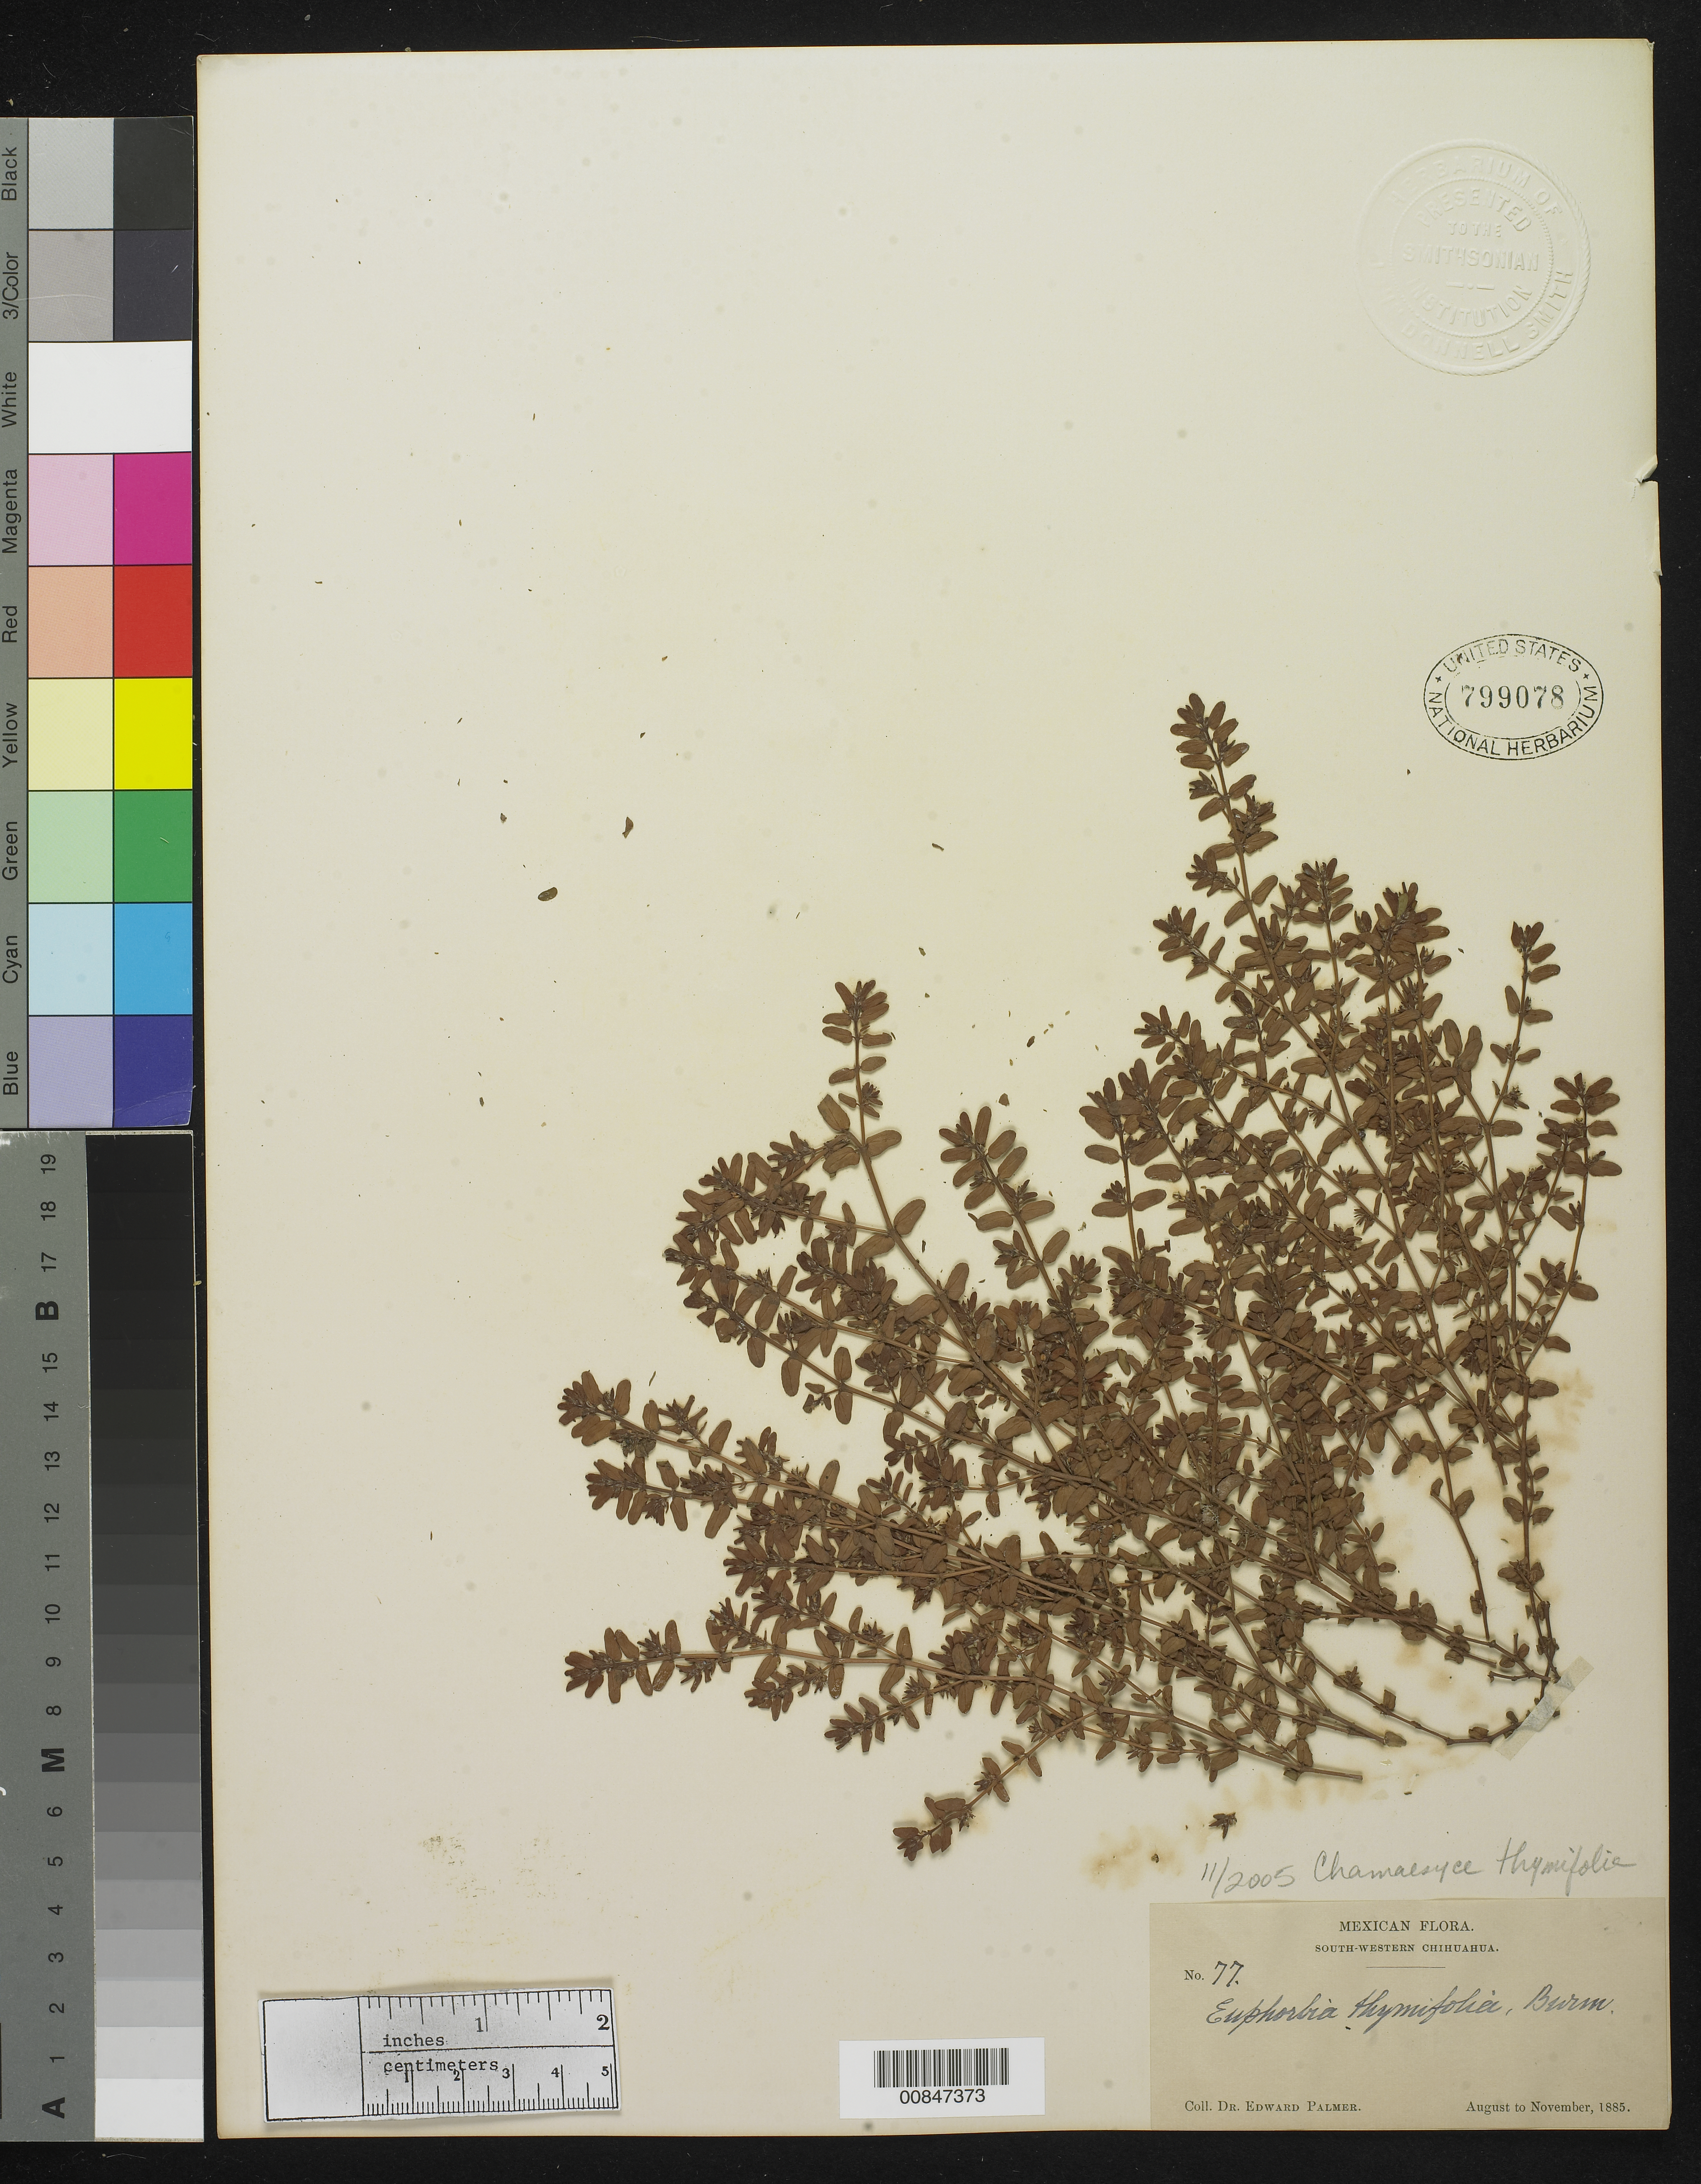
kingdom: Plantae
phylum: Tracheophyta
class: Magnoliopsida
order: Malpighiales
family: Euphorbiaceae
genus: Euphorbia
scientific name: Euphorbia thymifolia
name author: L.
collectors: E. Palmer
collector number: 77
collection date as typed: Aug 1885 to -- Nov 1885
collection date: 1885-08/1885-11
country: Mexico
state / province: Chihuahua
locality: South-Western Chihuahua.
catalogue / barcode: US 799078